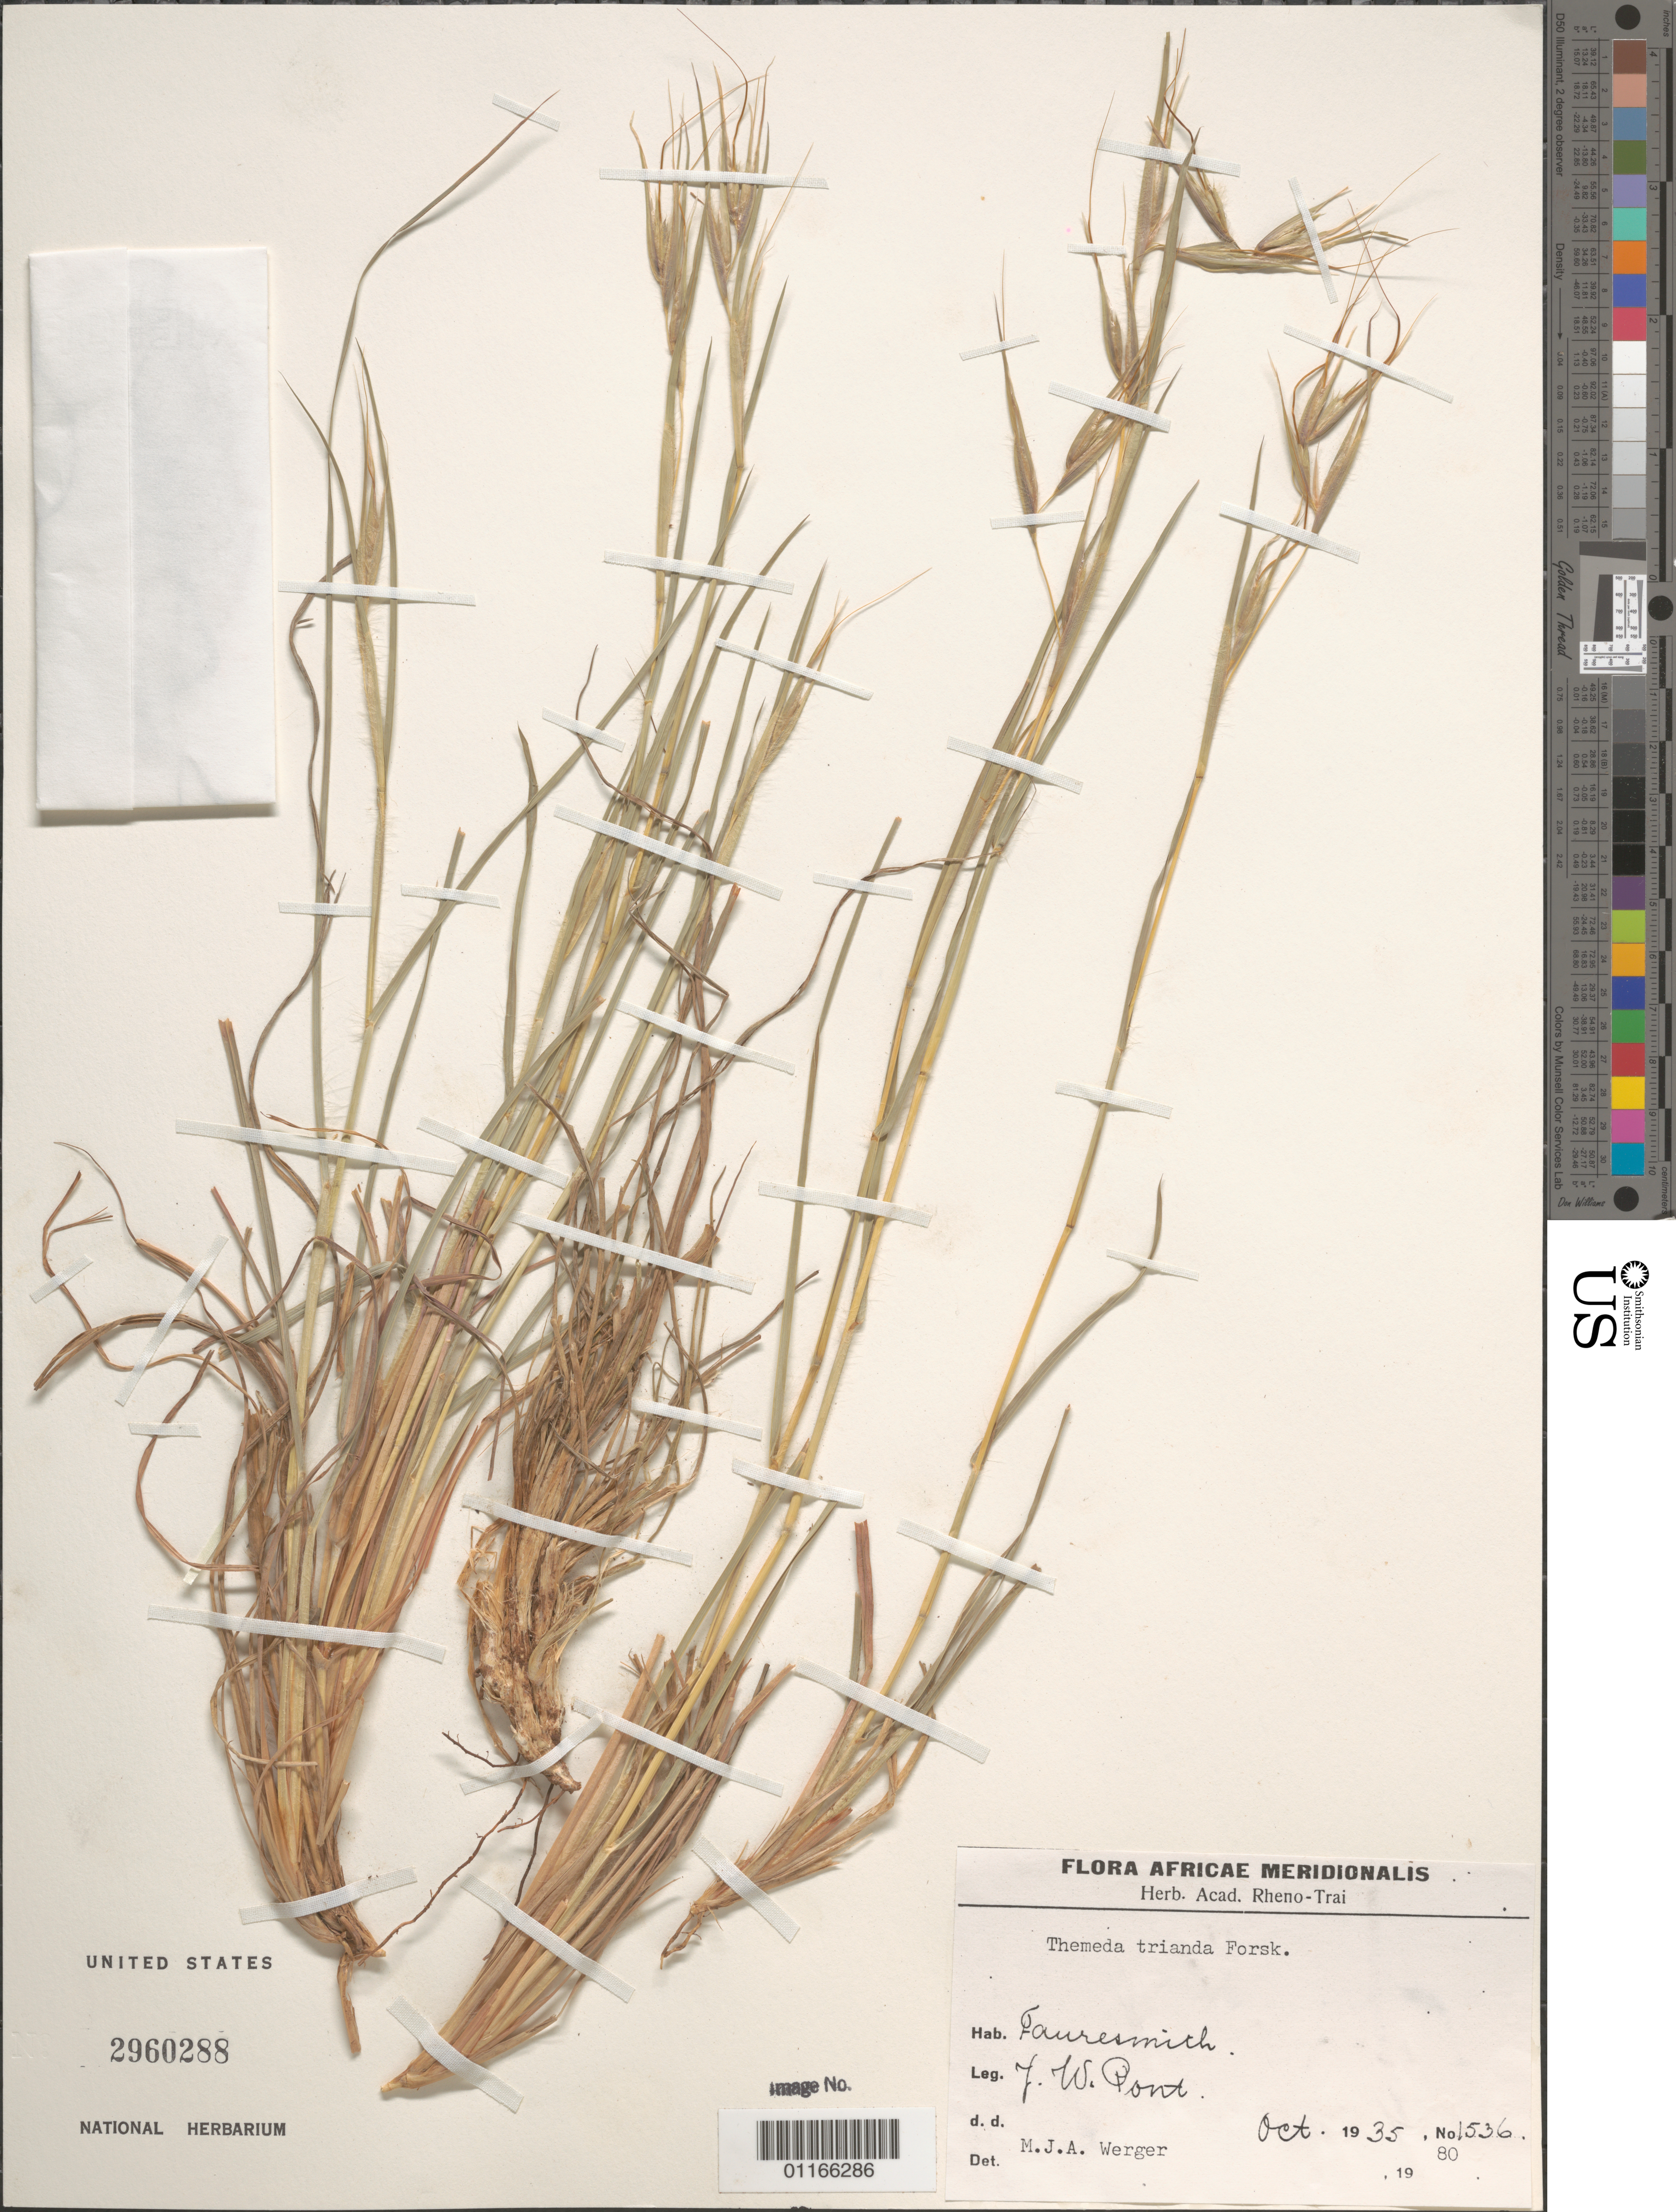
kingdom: Plantae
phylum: Tracheophyta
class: Liliopsida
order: Poales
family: Poaceae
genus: Themeda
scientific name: Themeda triandra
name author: Forssk.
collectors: J. Pont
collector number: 1536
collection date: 1935-10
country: South Africa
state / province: Free State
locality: Fauresmith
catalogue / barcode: US 2960288